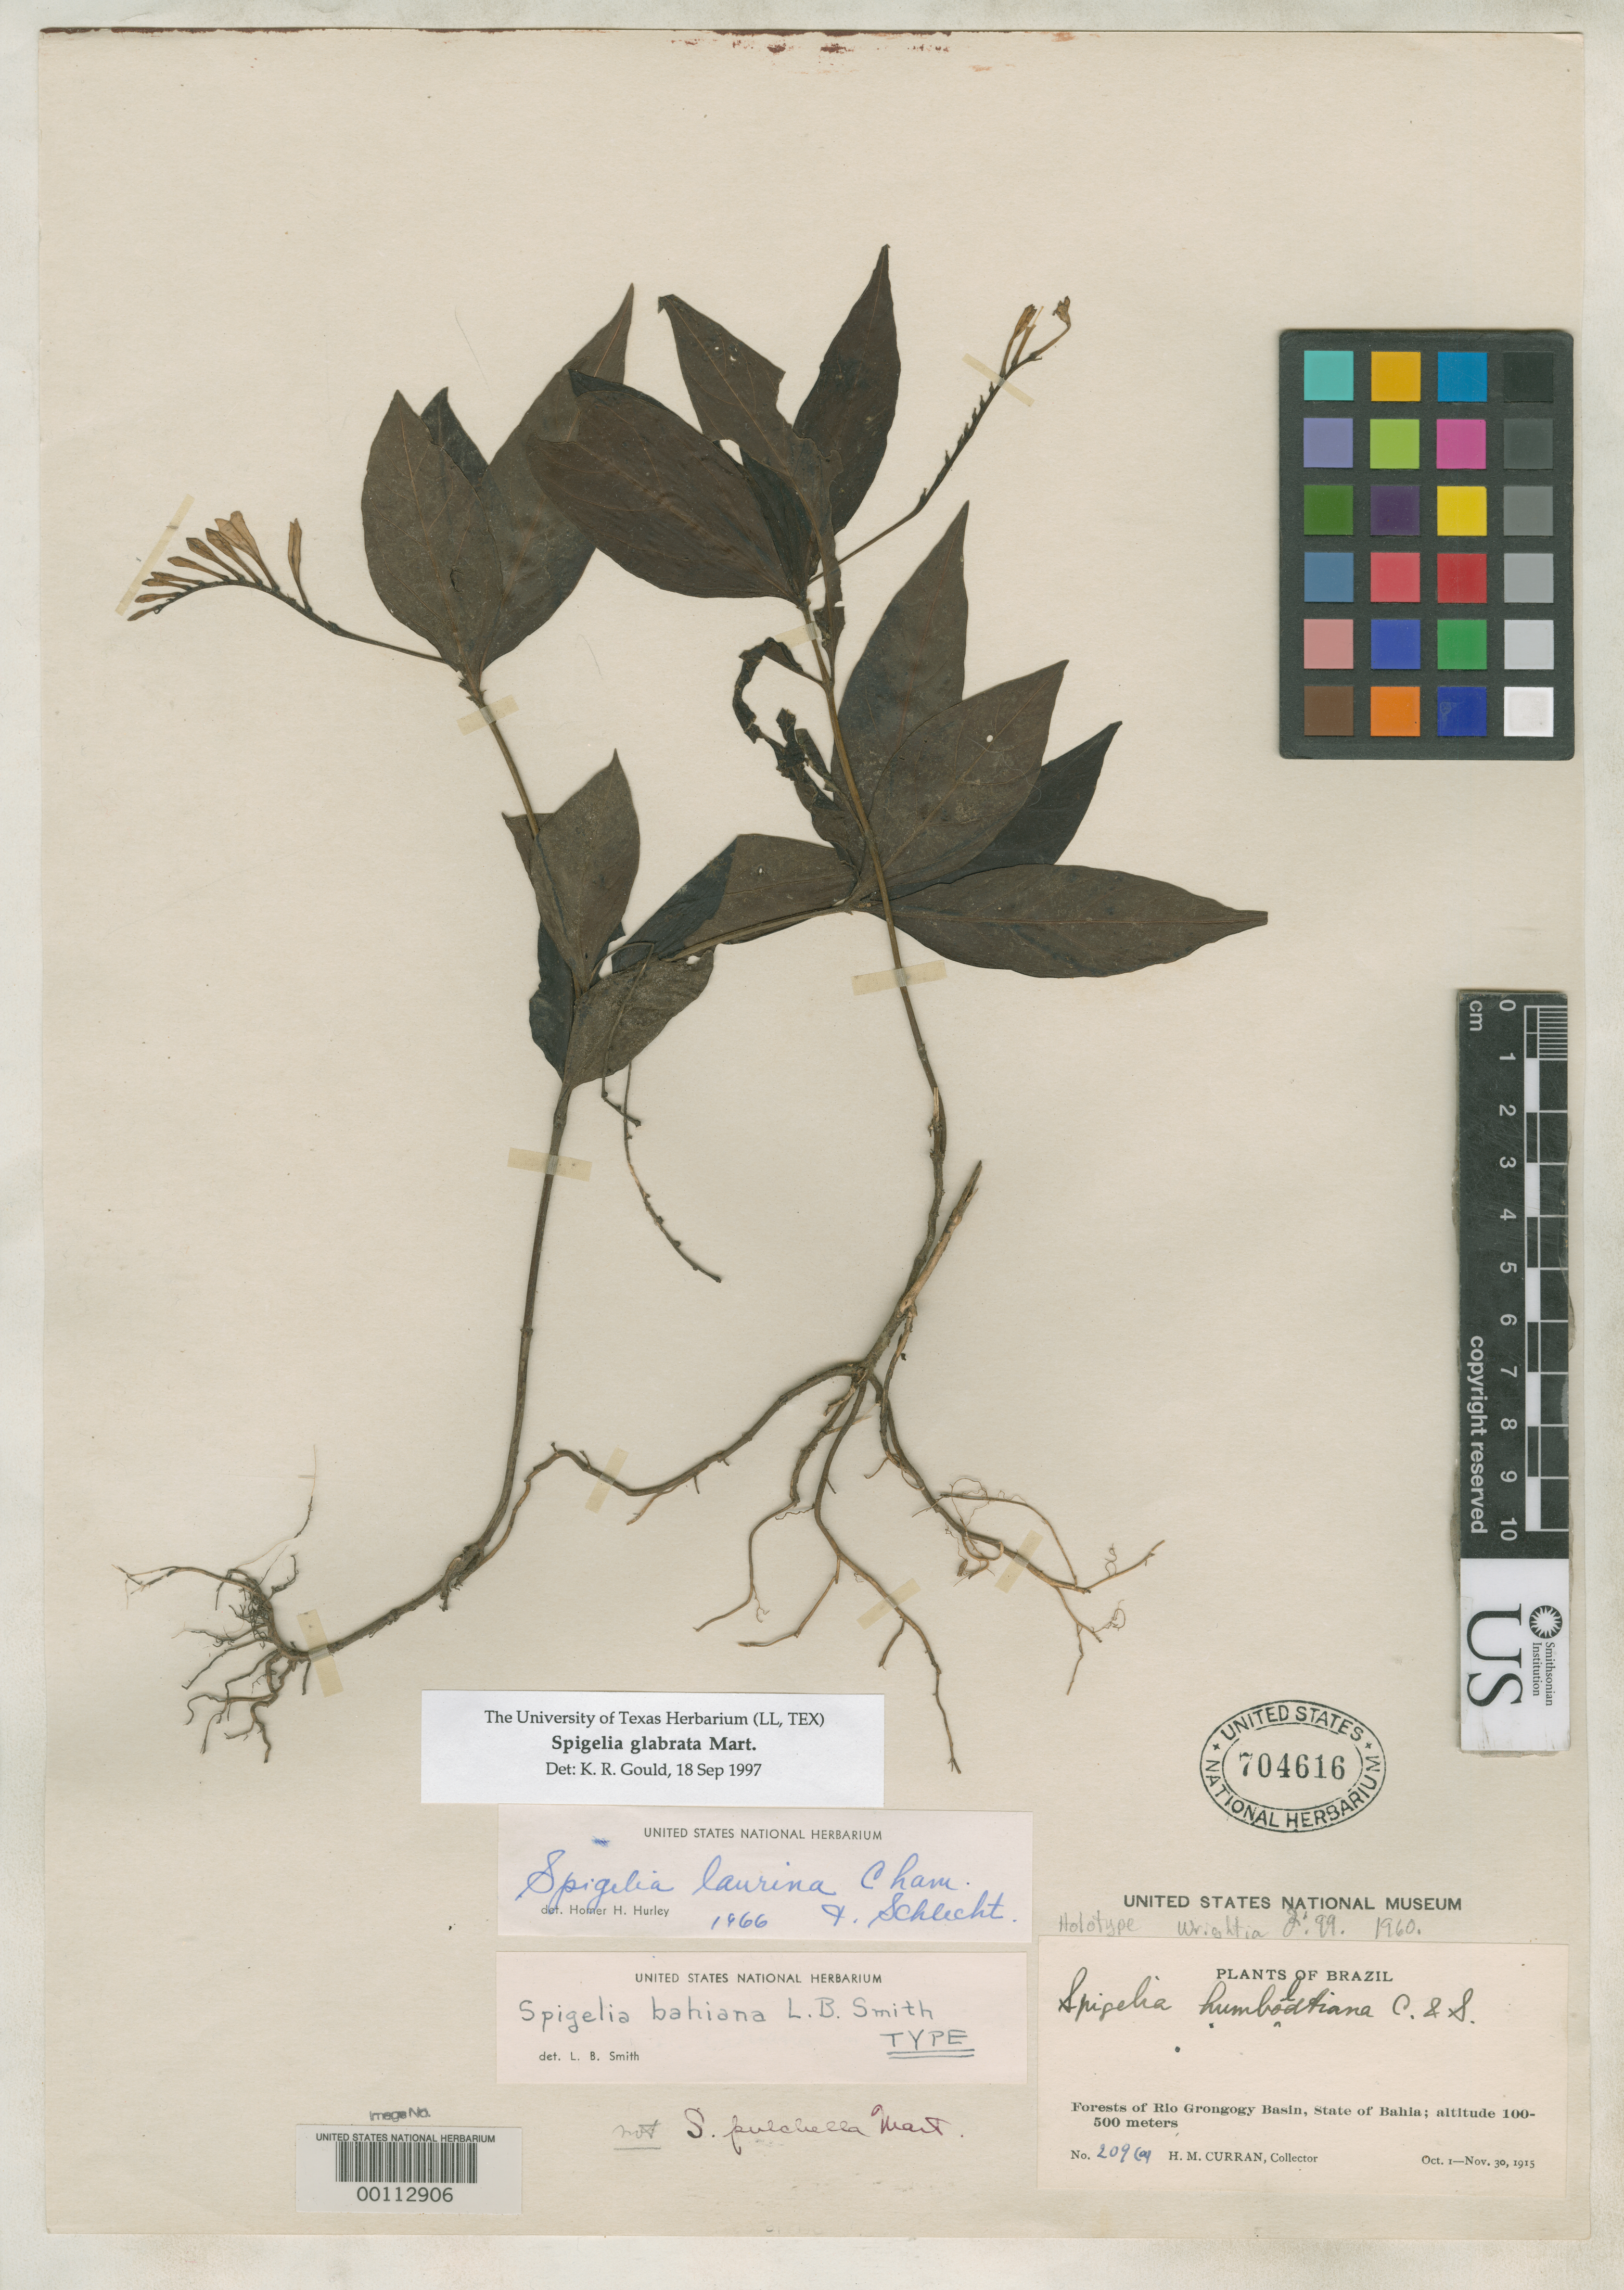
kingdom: Plantae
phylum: Tracheophyta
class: Magnoliopsida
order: Gentianales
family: Loganiaceae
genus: Spigelia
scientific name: Spigelia bahiana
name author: L.B. Sm.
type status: Holotype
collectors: H. M. Curran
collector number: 209-a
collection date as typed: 01 Oct 1915 to 30 Nov 1915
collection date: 1915-10-01/1915-11-30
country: Brazil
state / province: Bahia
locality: Rio Grongogy Basin.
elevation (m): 100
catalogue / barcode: US 704616